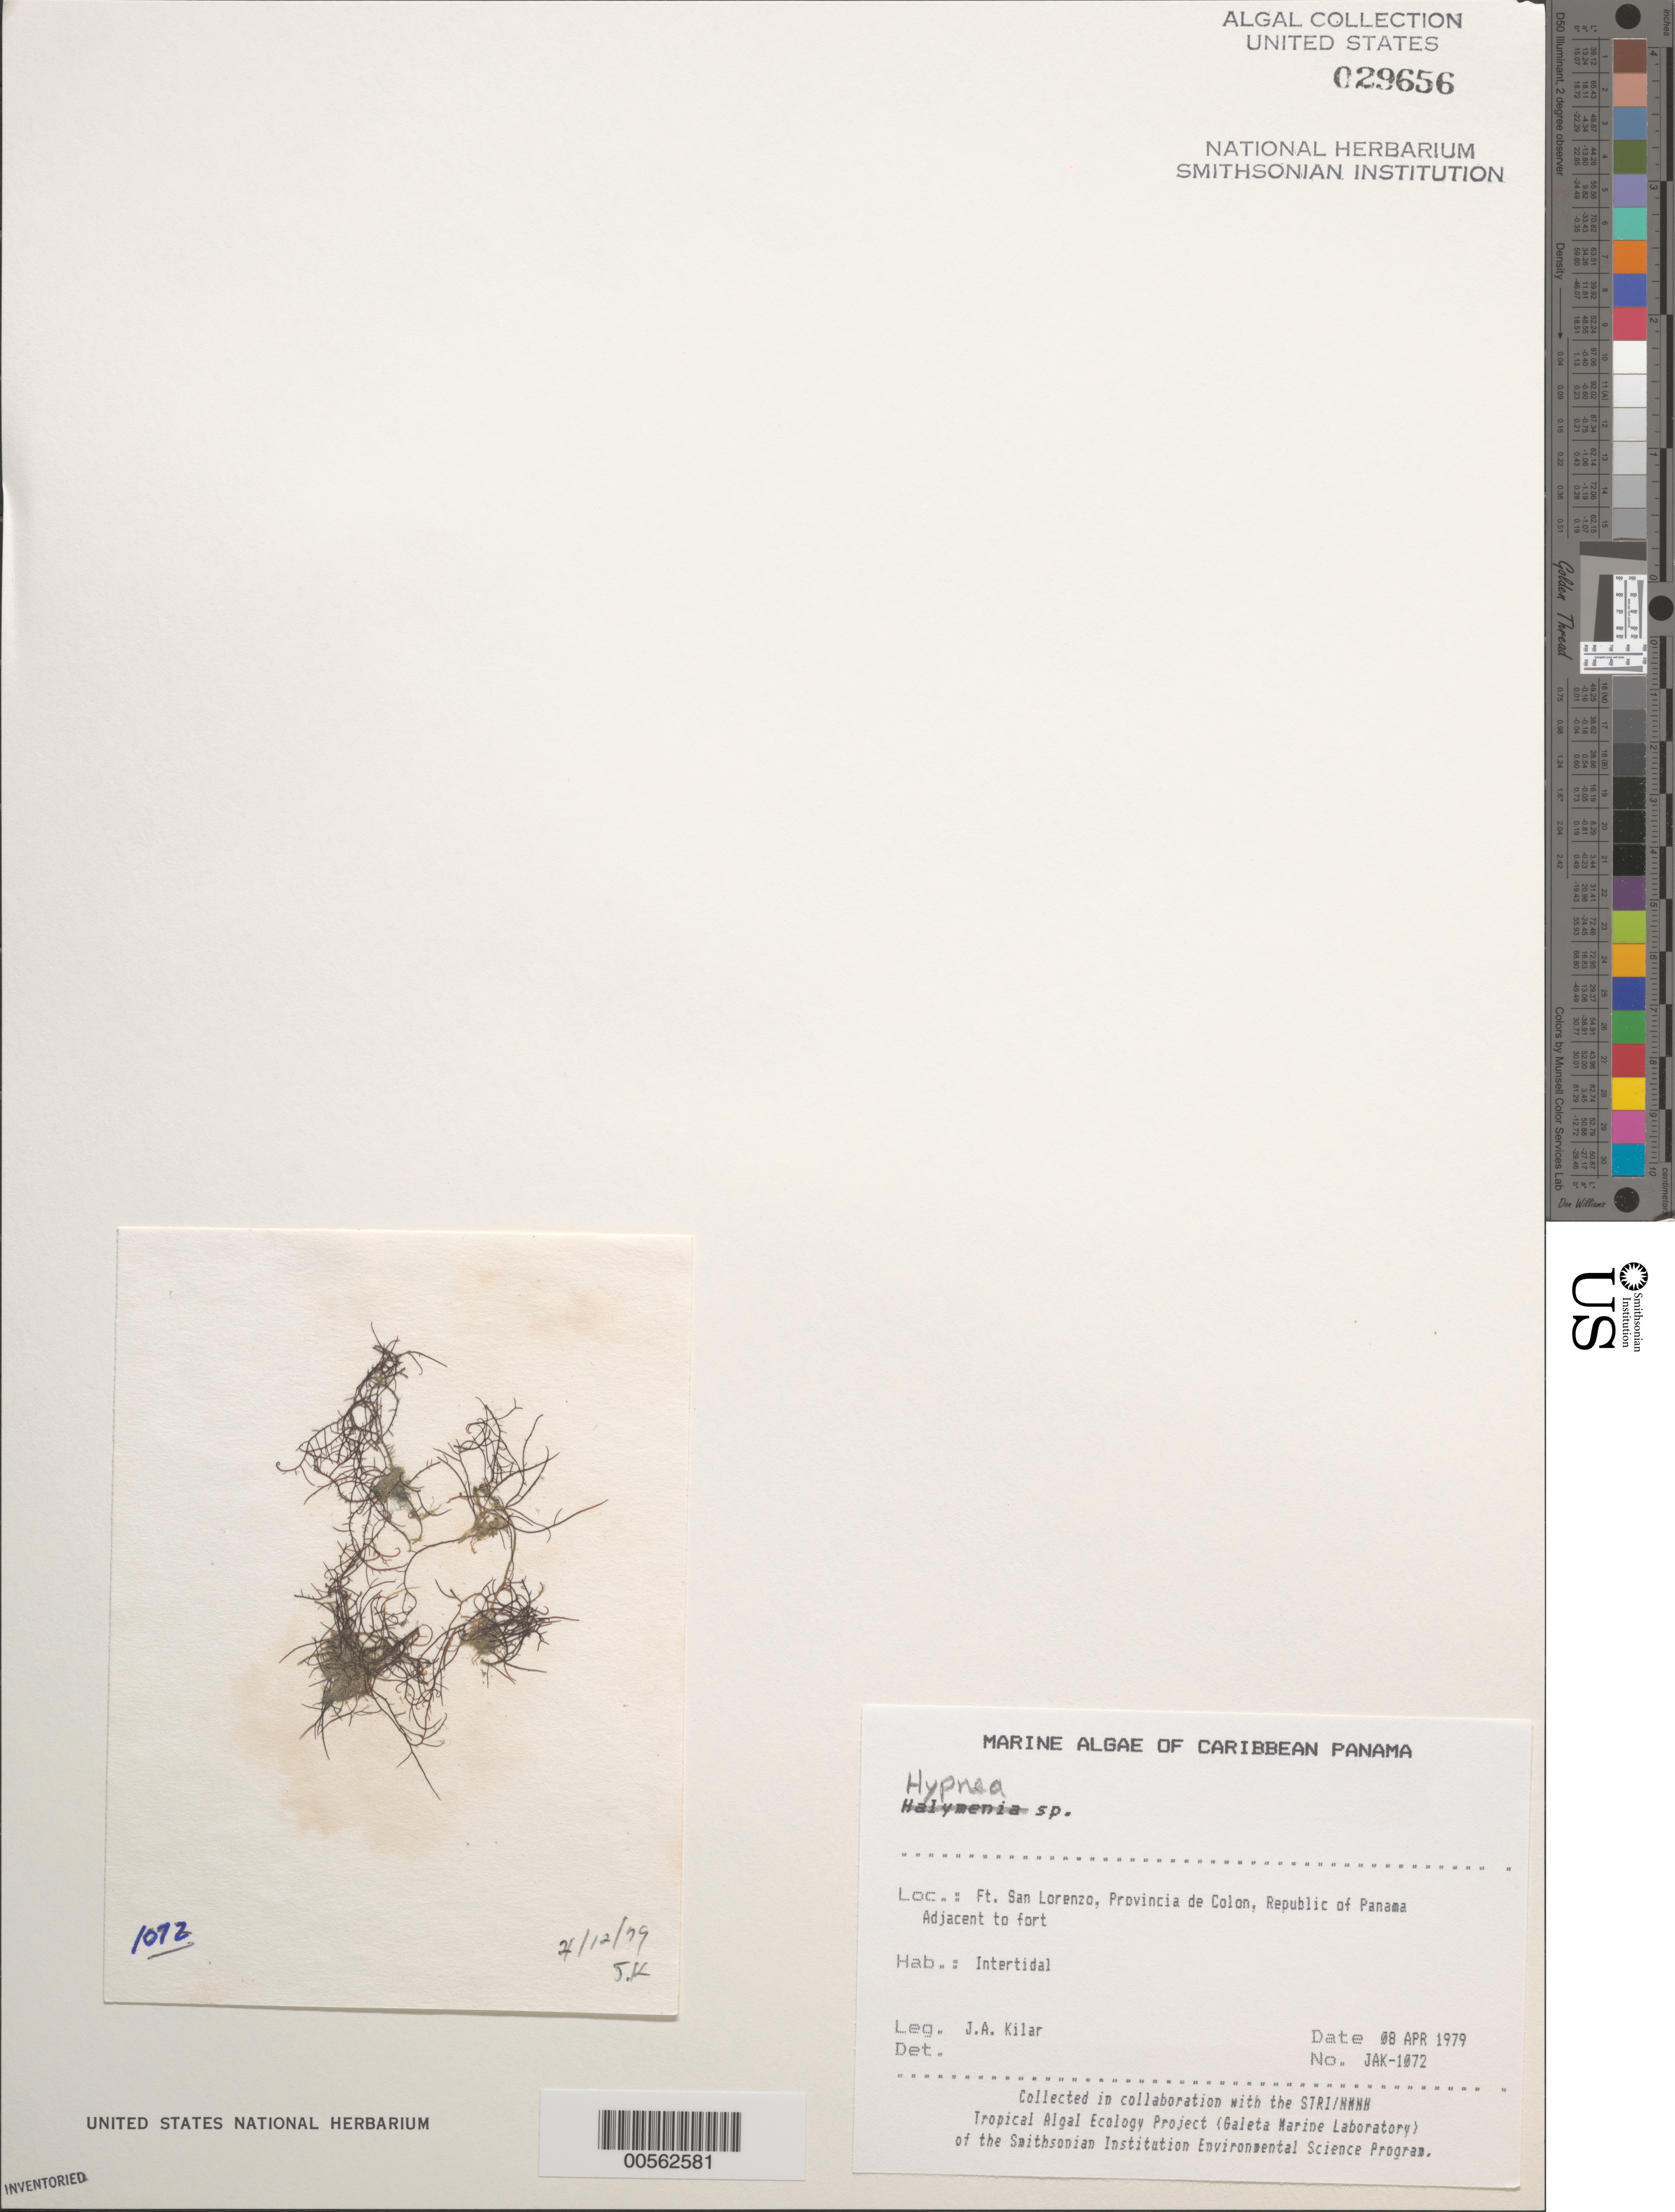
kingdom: Plantae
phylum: Rhodophyta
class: Florideophyceae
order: Gigartinales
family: Cystocloniaceae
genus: Hypnea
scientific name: Hypnea sp.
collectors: J. A. Kilar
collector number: JAK-1072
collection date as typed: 08 Apr 1979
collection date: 1979-04-08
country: Panama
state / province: Colón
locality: Fort San Lorenzo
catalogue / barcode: US 29656